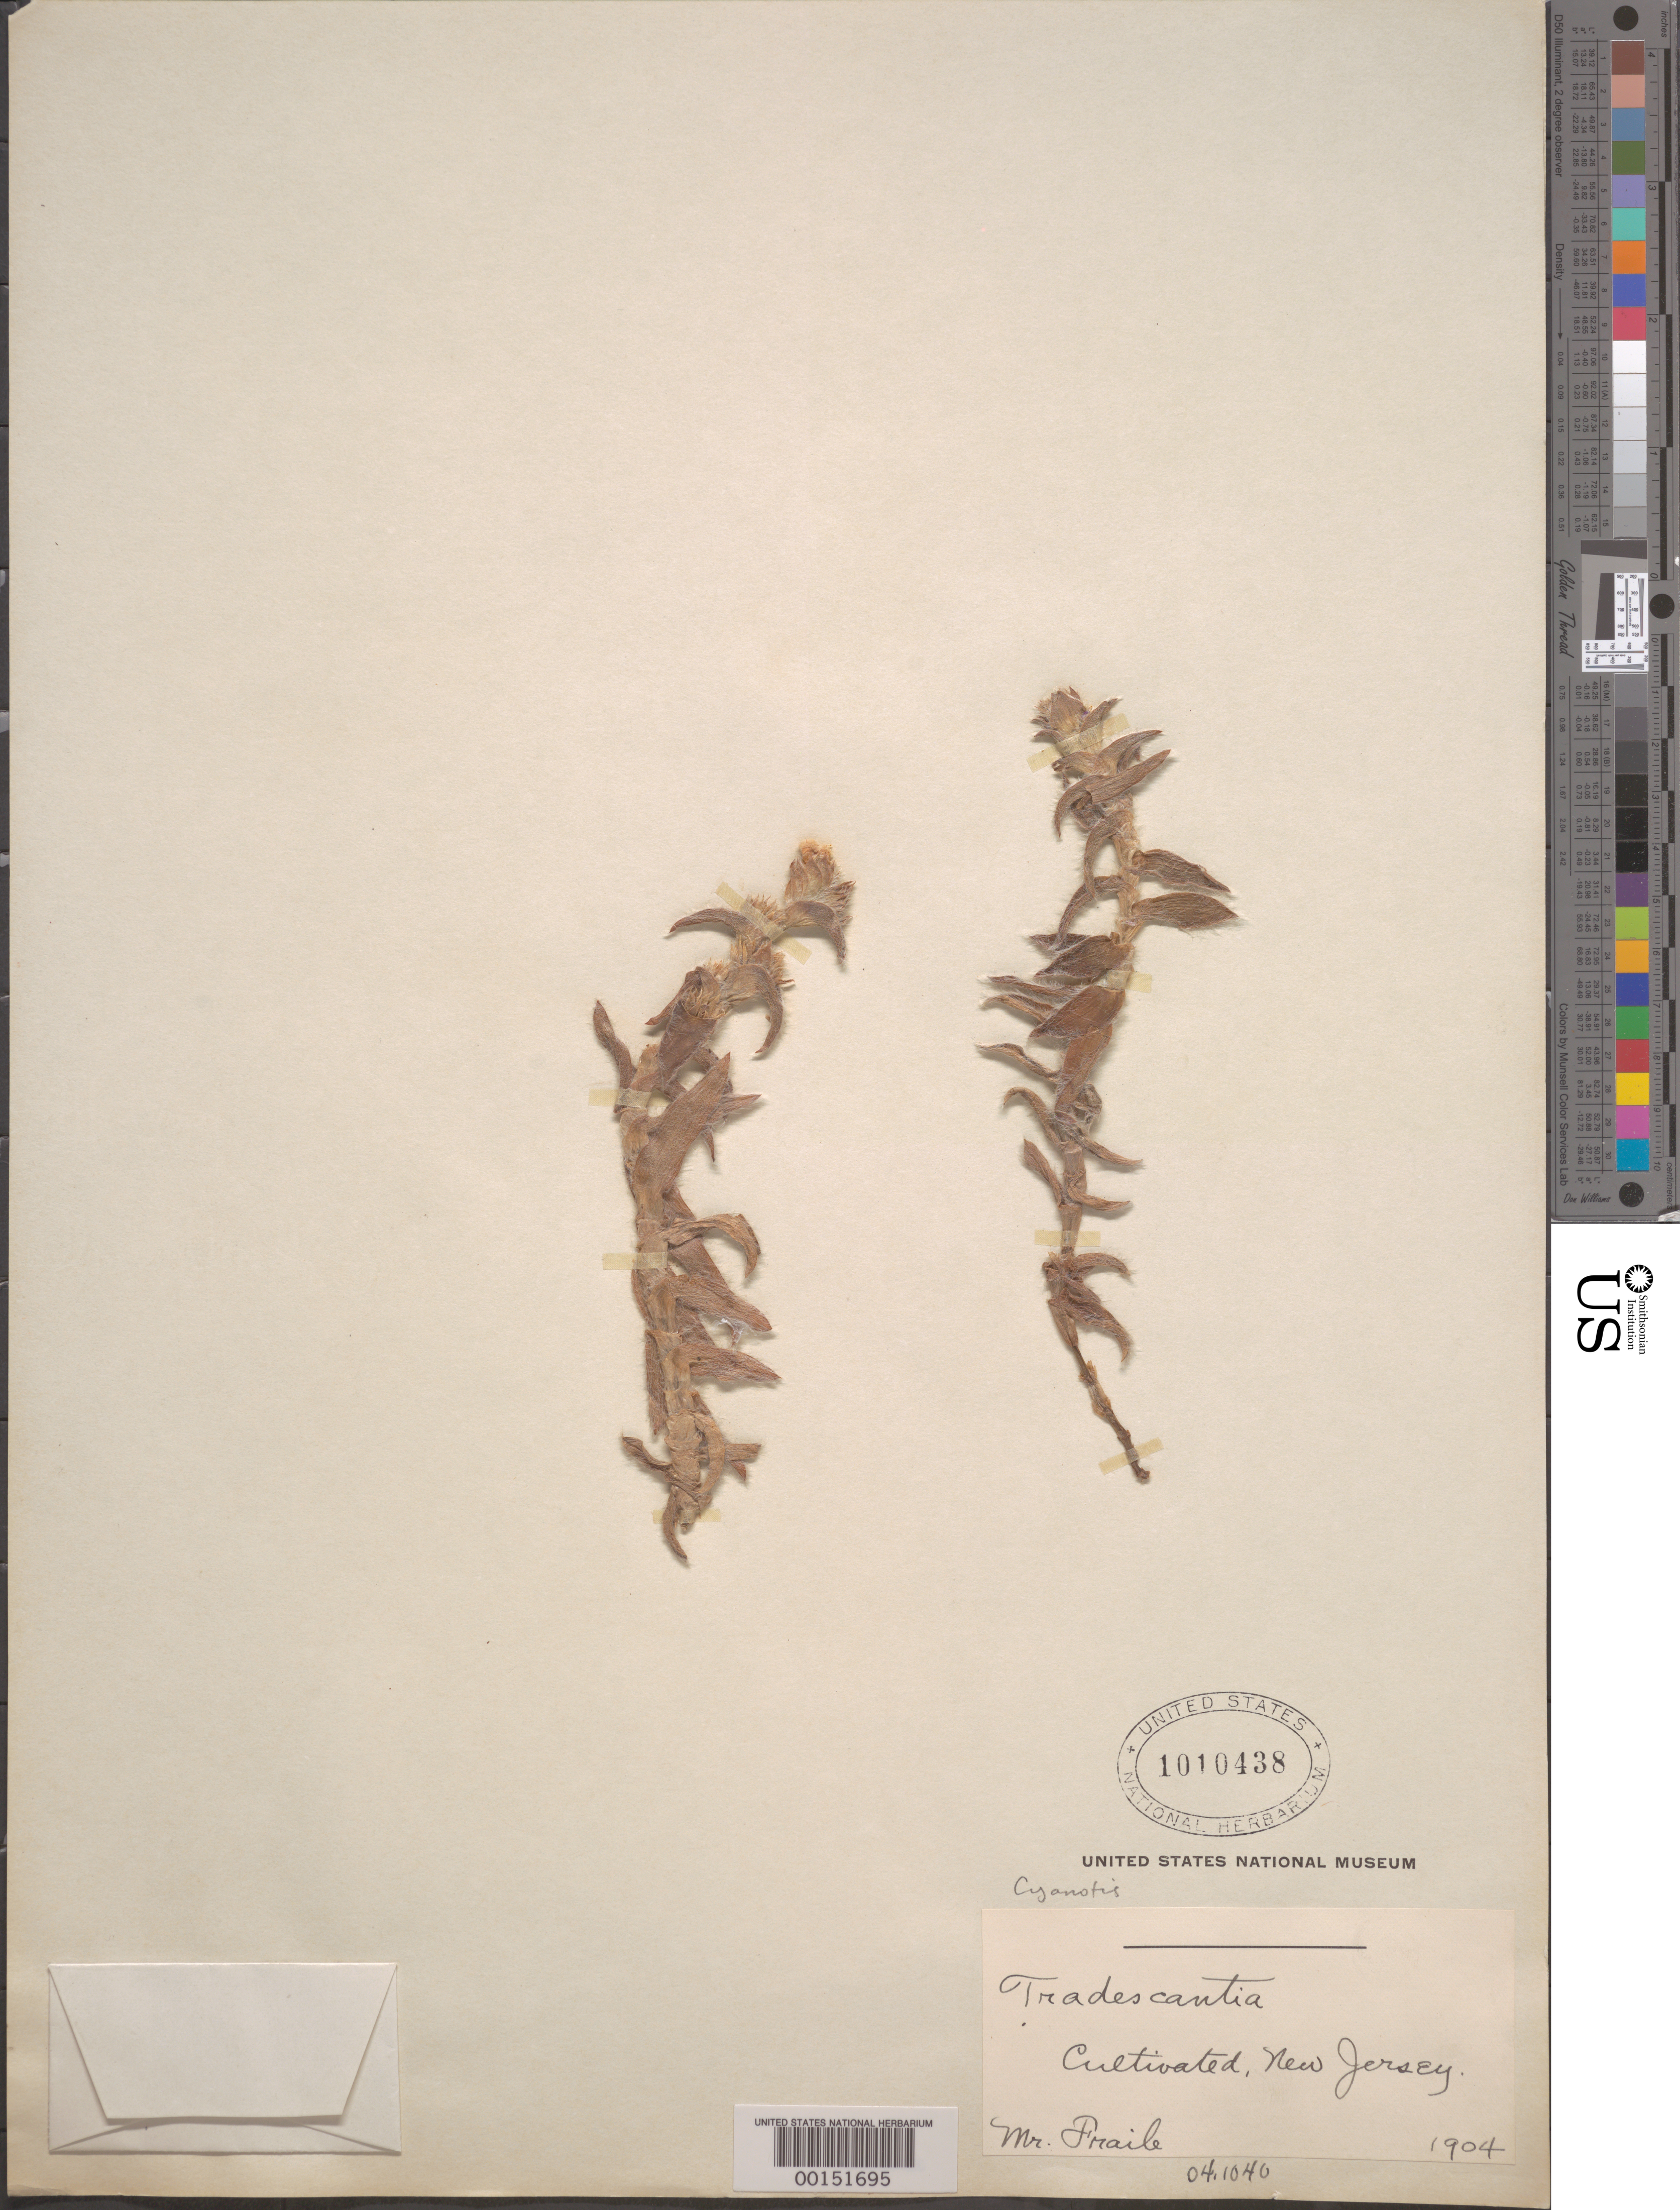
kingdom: Plantae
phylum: Tracheophyta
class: Liliopsida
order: Commelinales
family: Commelinaceae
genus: Cyanotis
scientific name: Cyanotis sp.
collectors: M. Fraile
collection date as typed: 1904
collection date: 1904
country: United States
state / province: New Jersey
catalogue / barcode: US 1010438